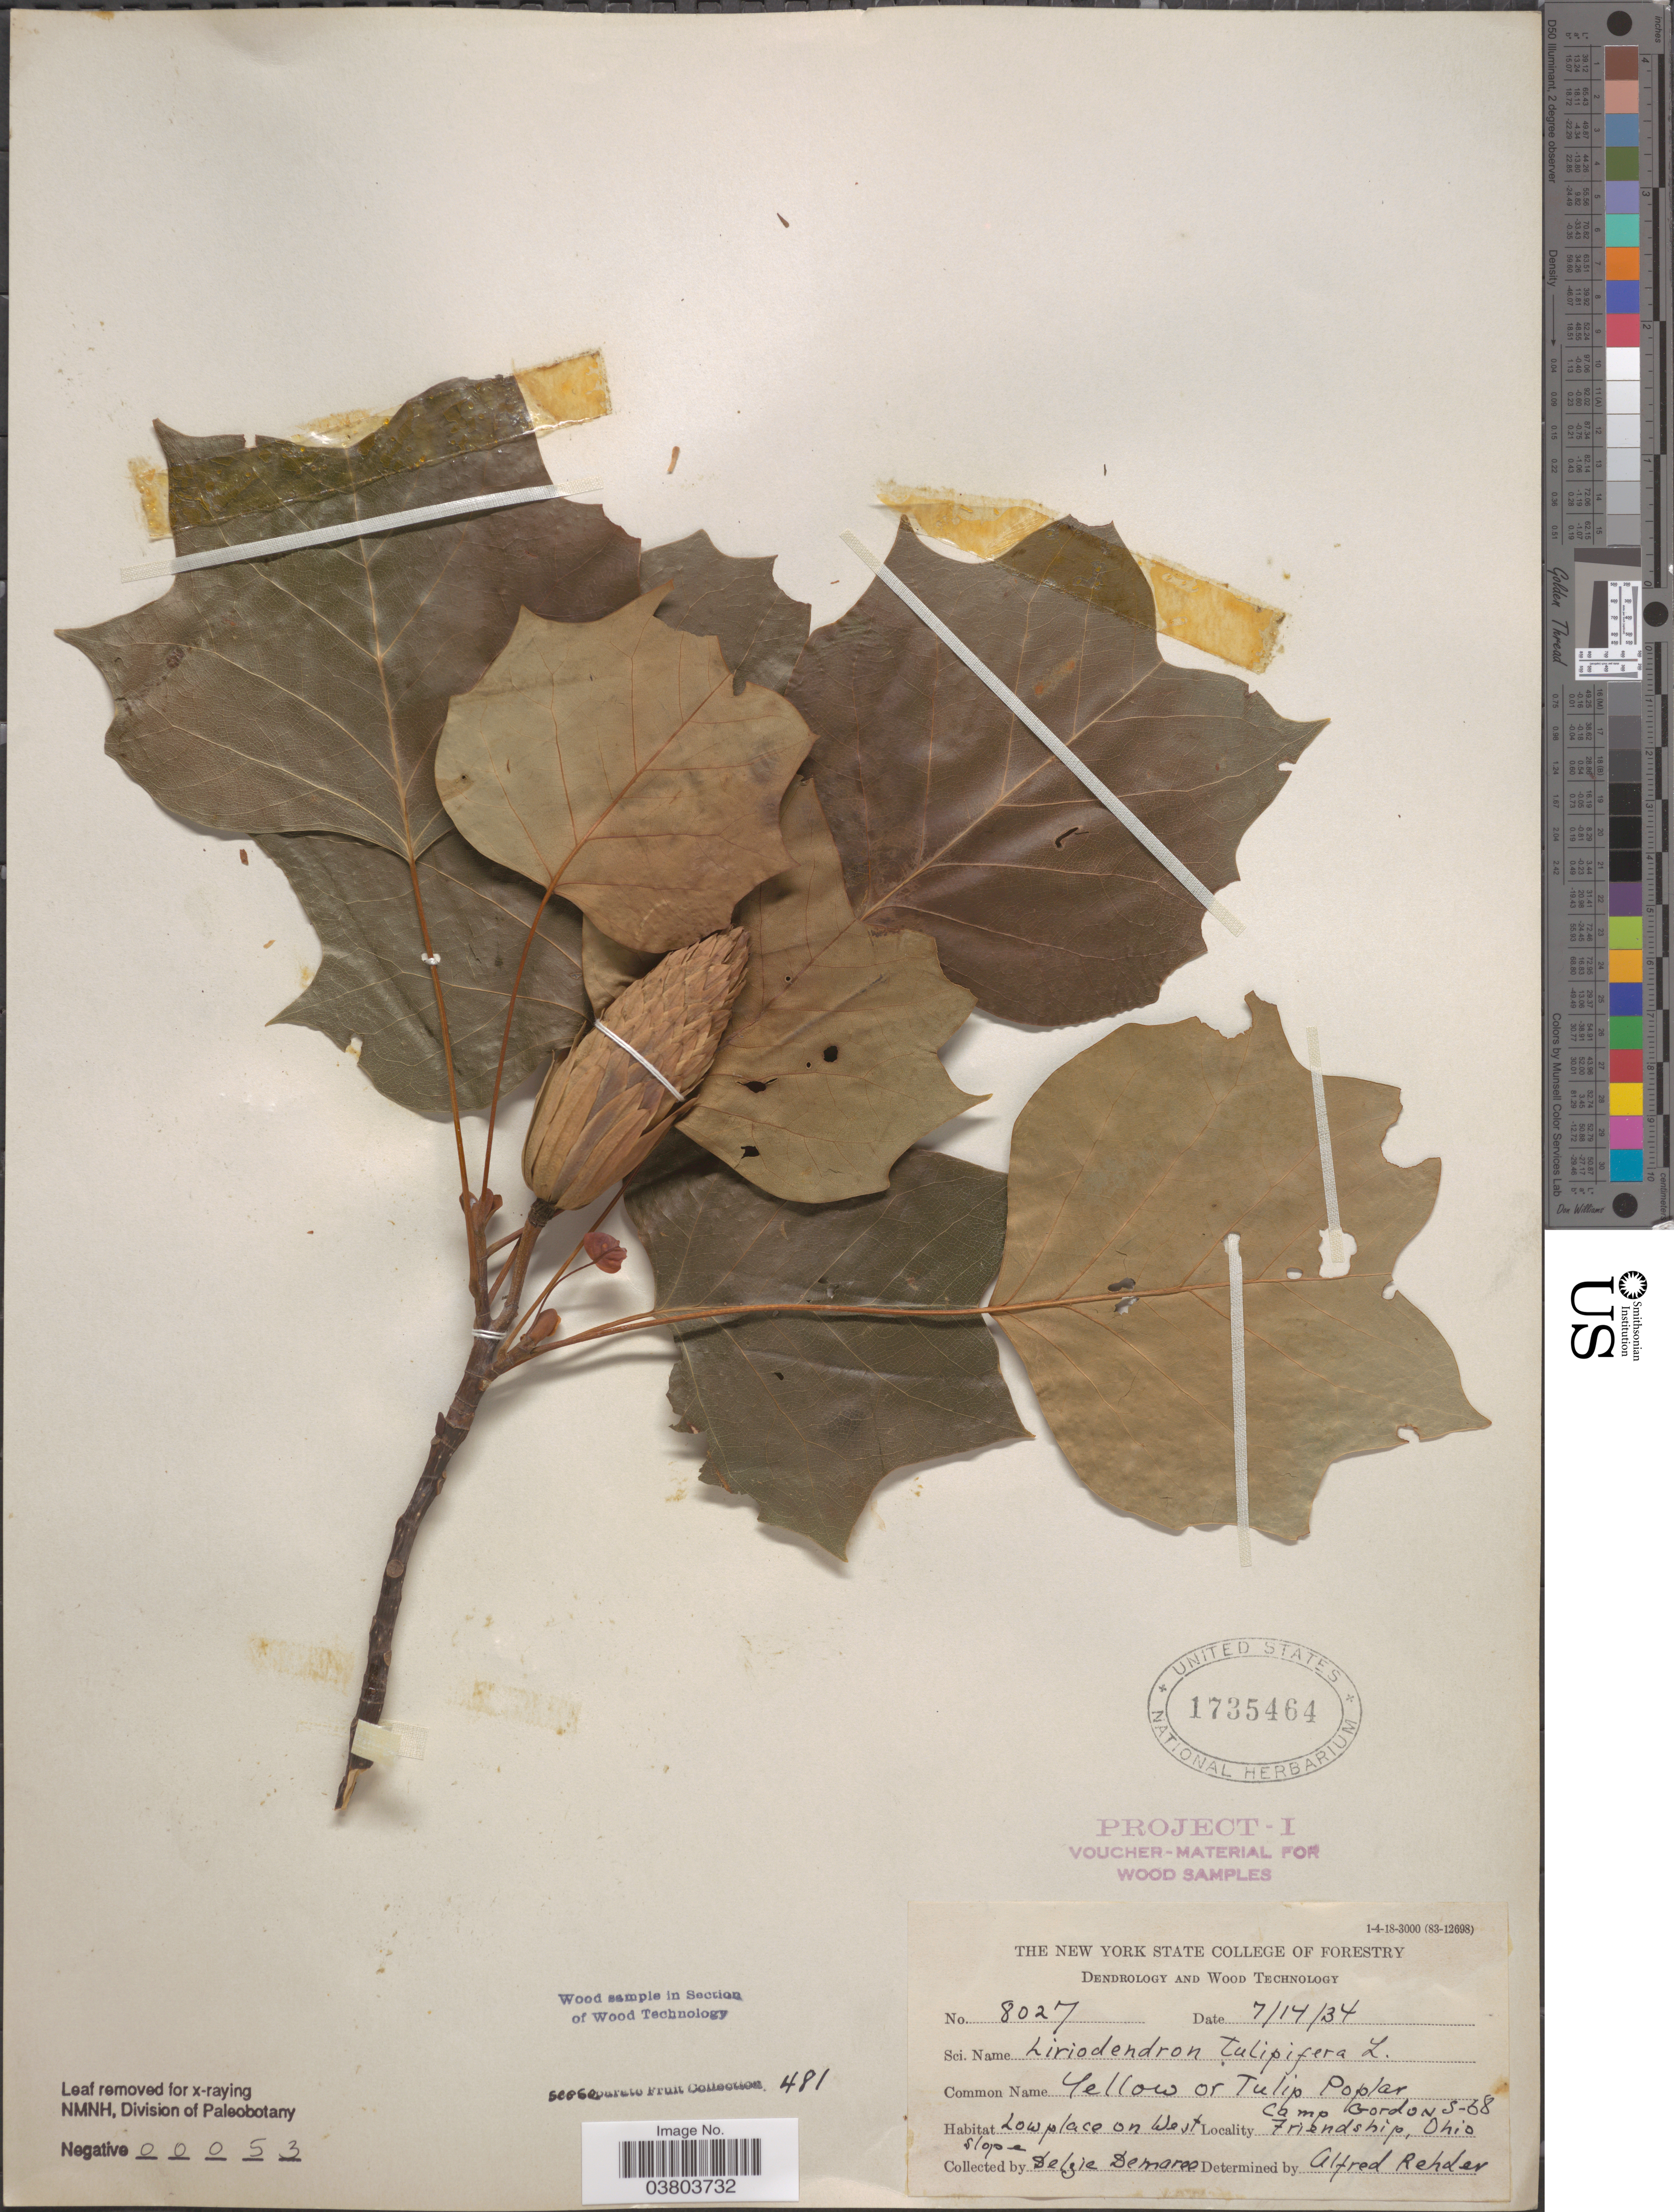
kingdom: Plantae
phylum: Tracheophyta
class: Magnoliopsida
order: Magnoliales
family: Magnoliaceae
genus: Liriodendron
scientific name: Liriodendron tulipifera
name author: L.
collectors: D. Demaree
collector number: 8027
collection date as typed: Transcribed d/m/y: 14/7/34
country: United States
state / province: Ohio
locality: Lowplace on West slope. Camp Gordon S-68 Friendship.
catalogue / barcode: US 1735464